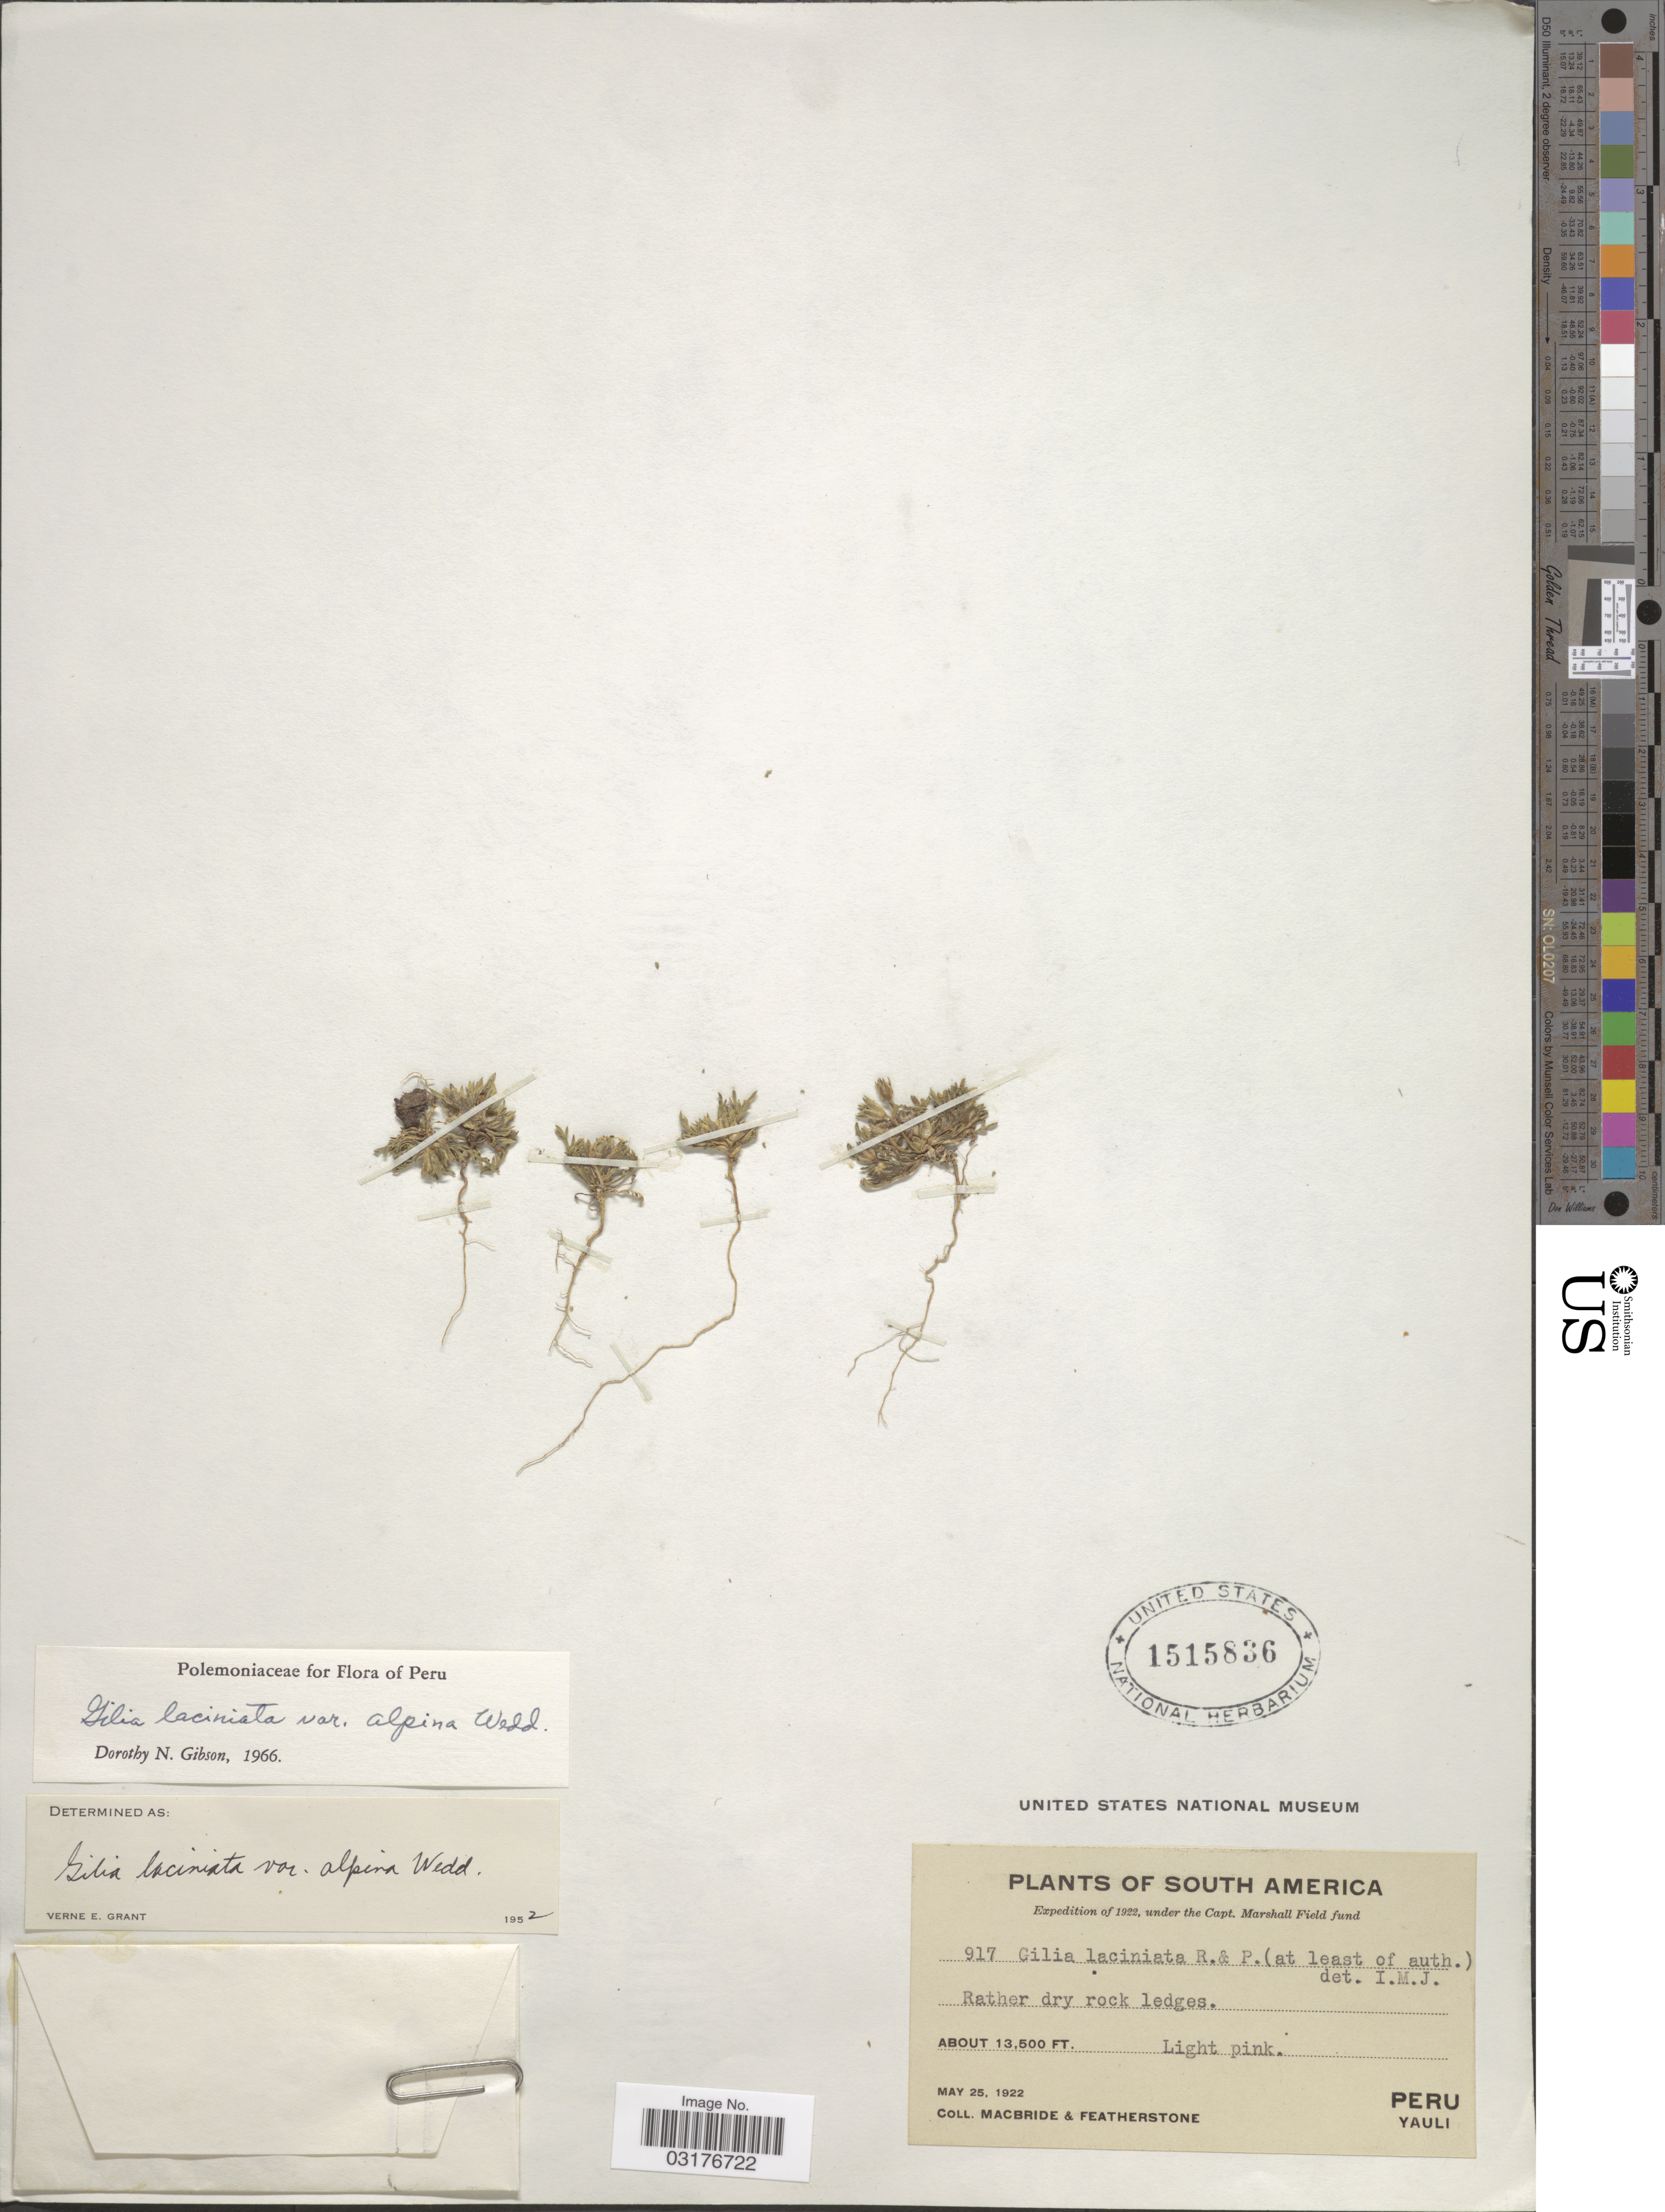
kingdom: Plantae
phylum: Tracheophyta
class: Magnoliopsida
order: Ericales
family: Polemoniaceae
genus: Gilia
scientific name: Gilia laciniata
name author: Ruiz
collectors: Macbride, -- & -. Featherstone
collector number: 917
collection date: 1922-05-25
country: Peru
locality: Yauli.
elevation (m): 4115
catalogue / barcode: US 1515836